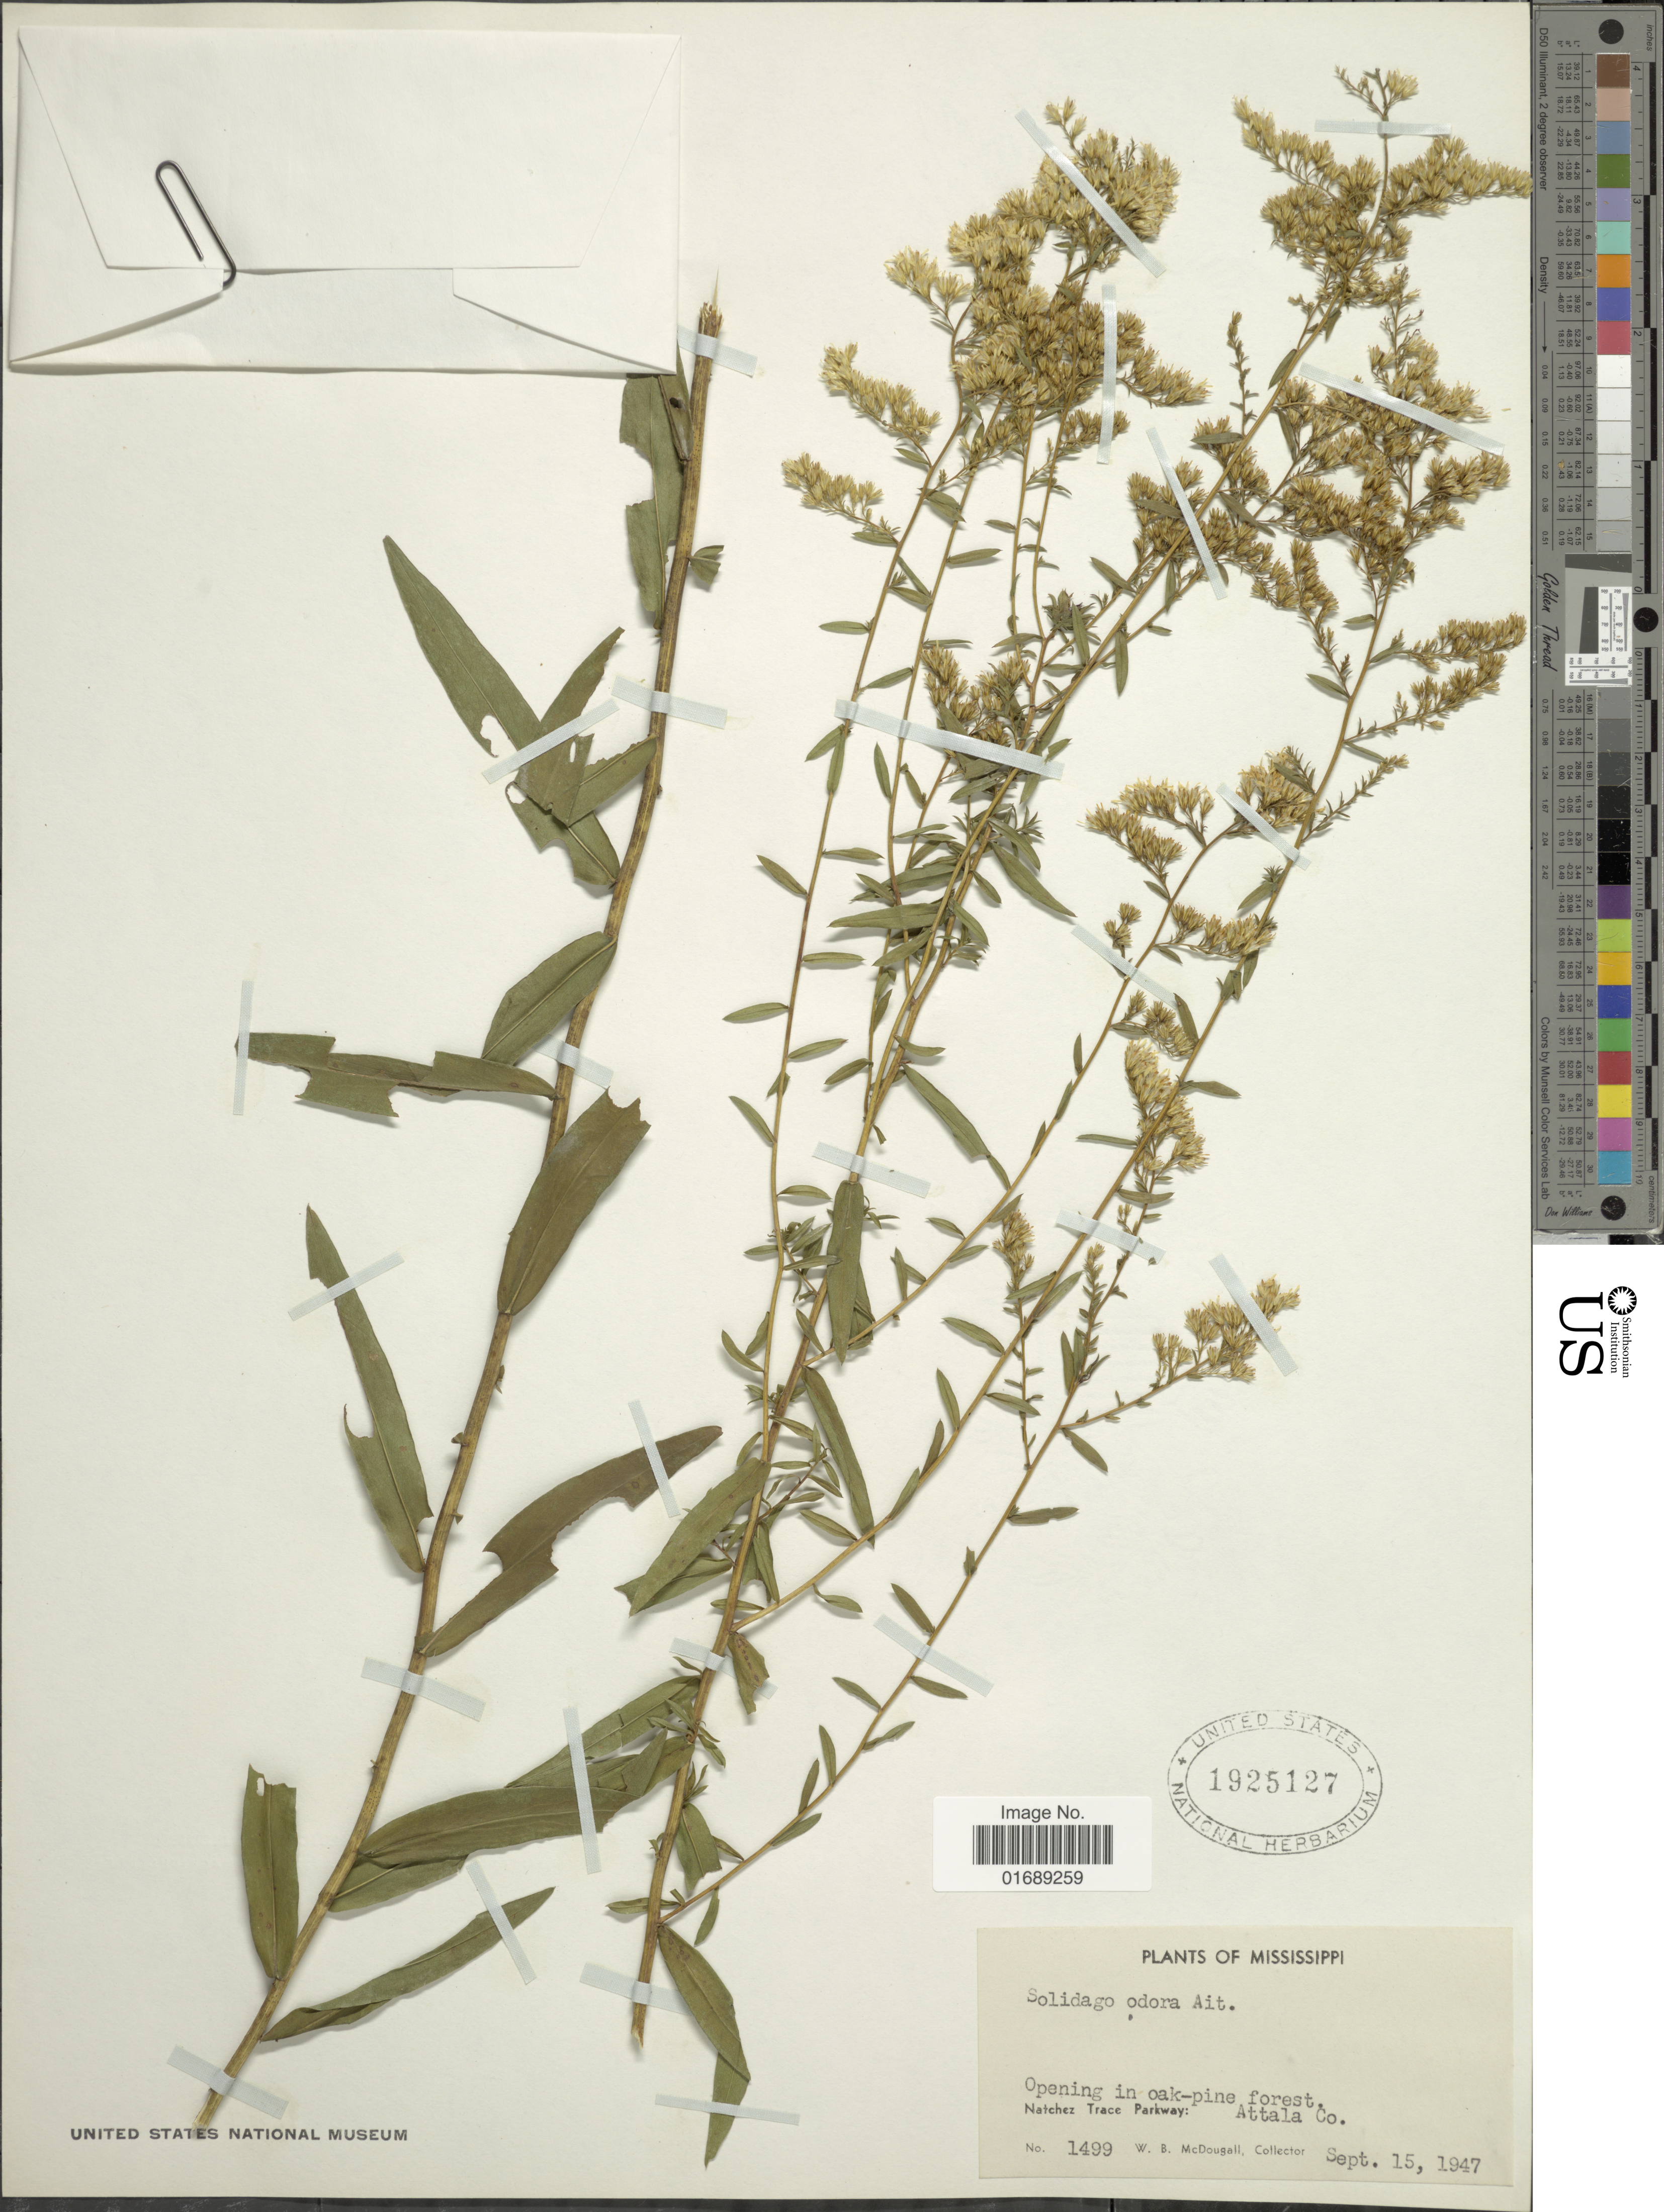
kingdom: Plantae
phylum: Tracheophyta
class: Magnoliopsida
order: Asterales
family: Asteraceae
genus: Solidago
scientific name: Solidago odora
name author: Aiton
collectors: W. B. McDougall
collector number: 1499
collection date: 1947-09-15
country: United States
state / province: Mississippi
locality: Natchez Trace Parkway: Attala Co.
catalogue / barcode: US 1925127